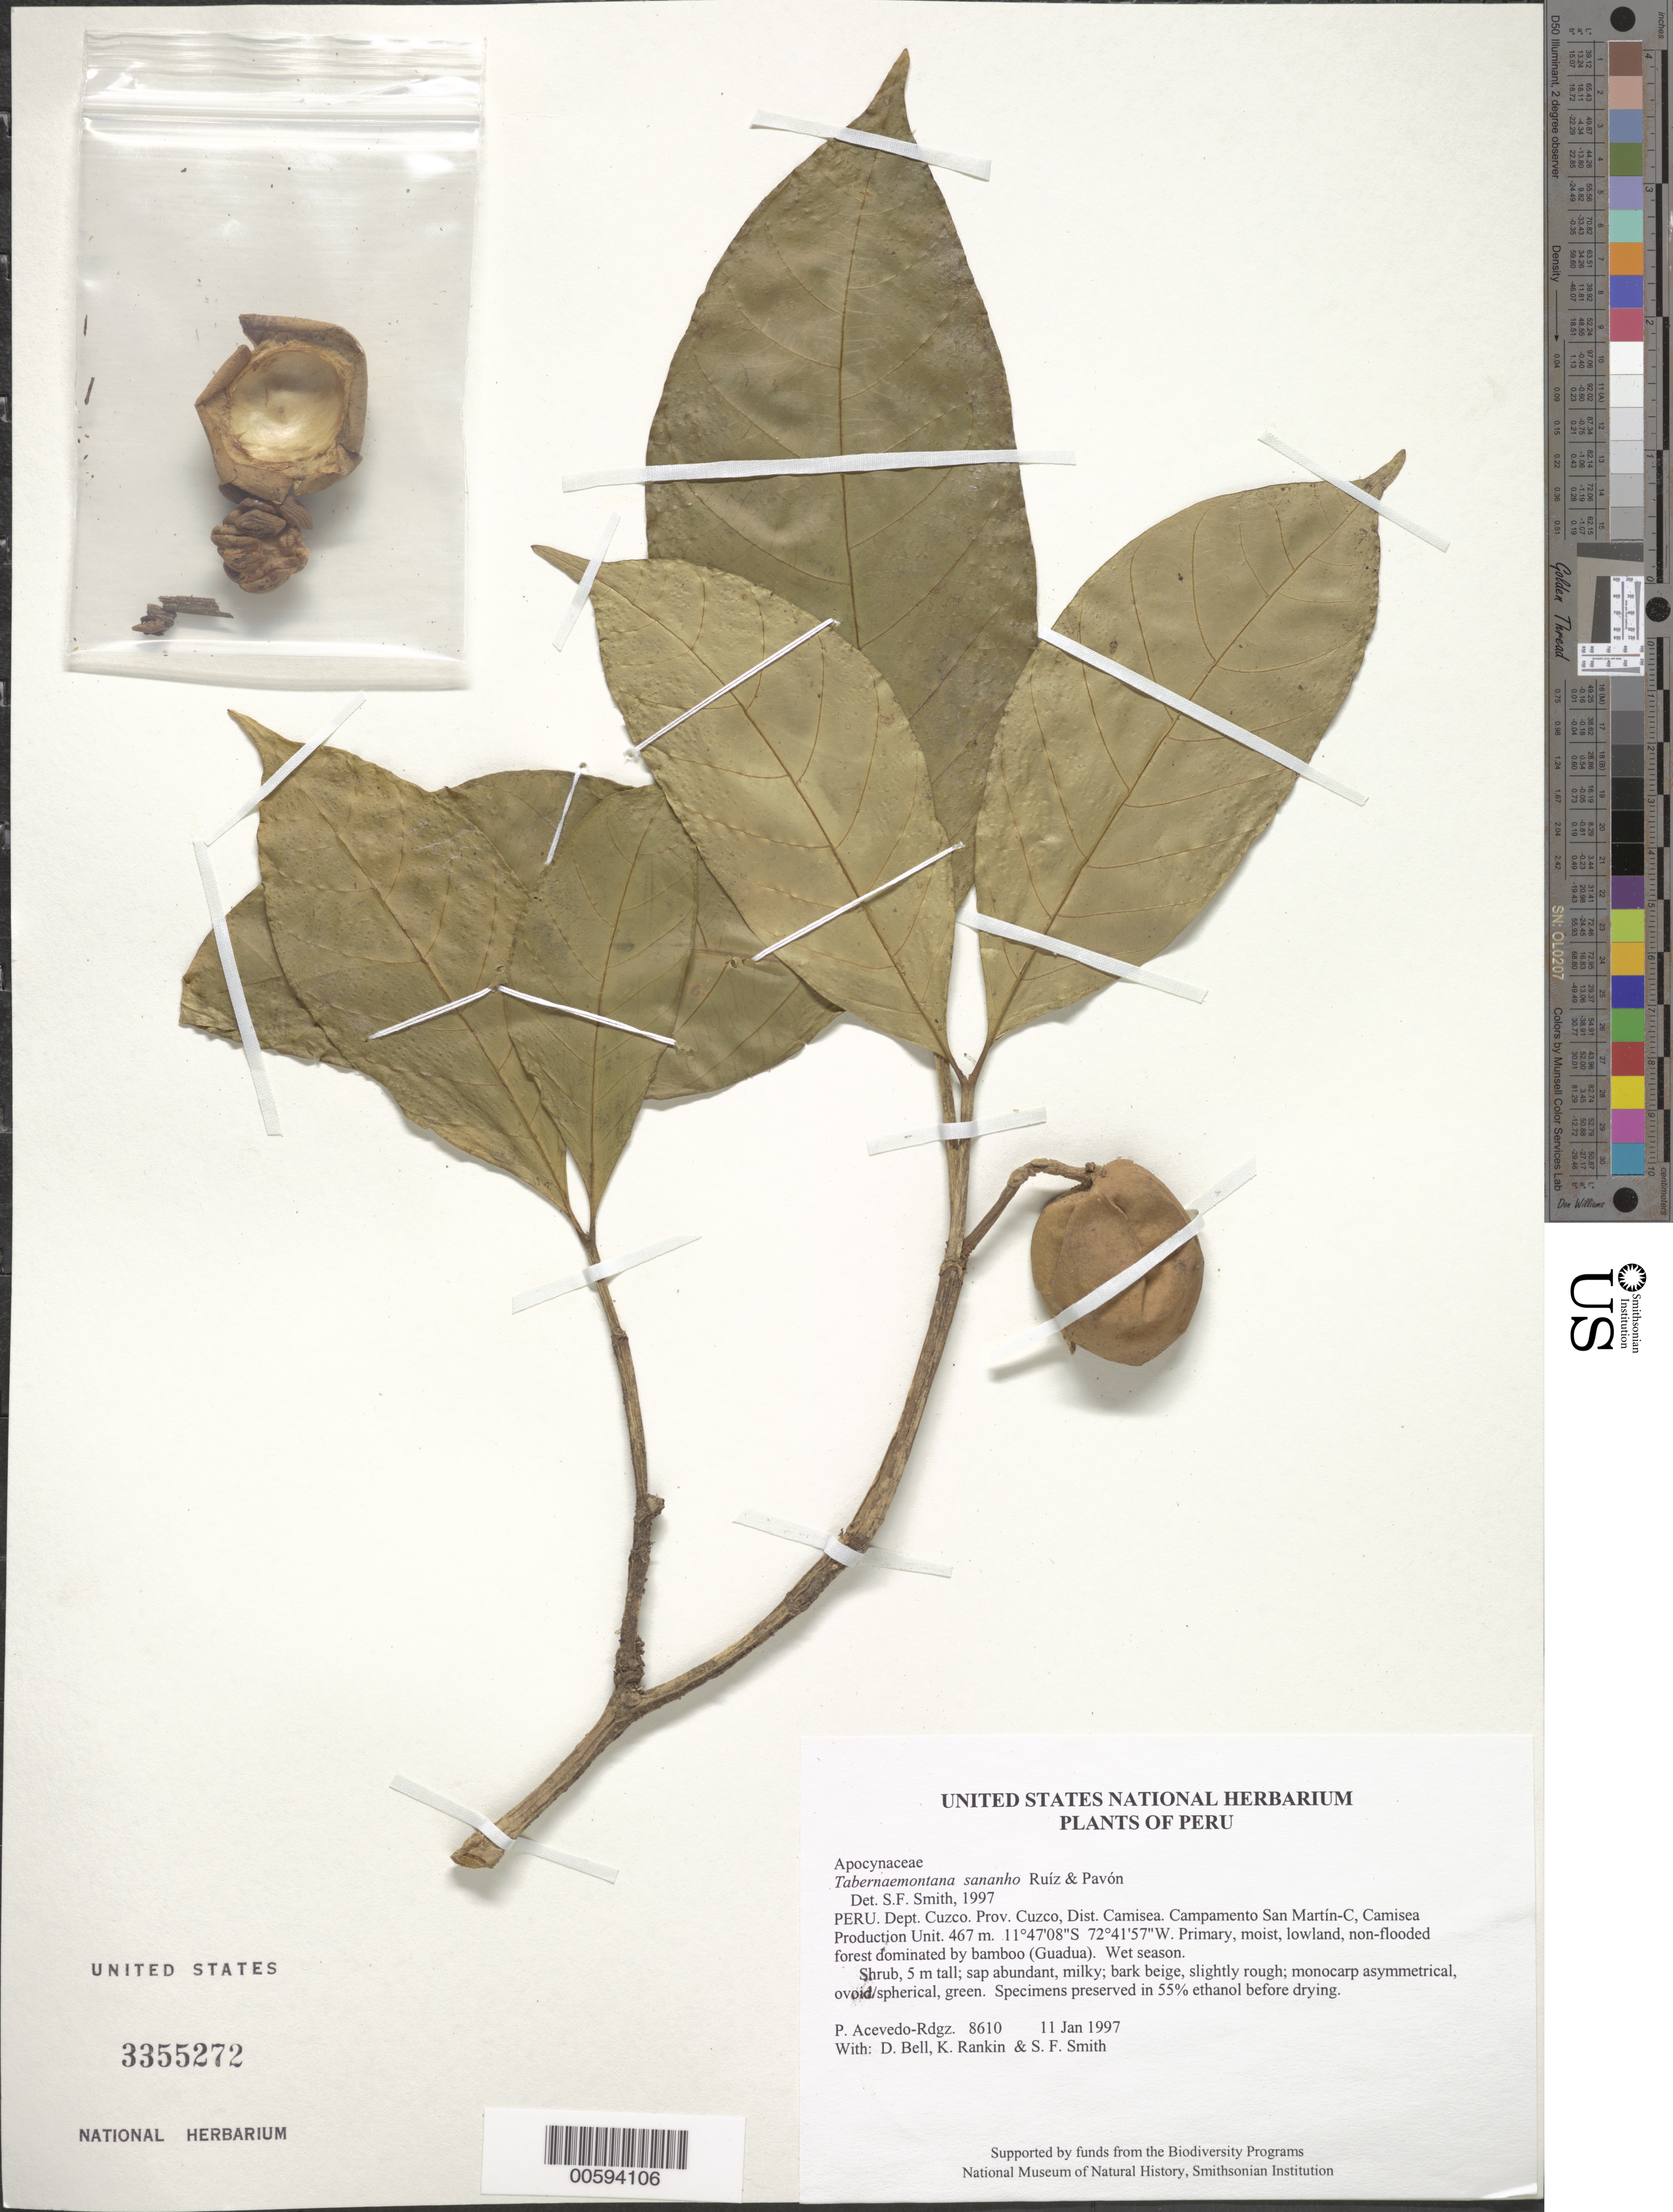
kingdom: Plantae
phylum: Tracheophyta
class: Magnoliopsida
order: Gentianales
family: Apocynaceae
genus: Tabernaemontana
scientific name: Tabernaemontana sananho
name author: Ruiz & Pav.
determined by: Smith, Stephen F., (US), NMNH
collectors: P. Acevedo-Rodr., D. A. Bell, K. B. Rankin & S.F. Smith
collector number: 8610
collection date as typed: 11 Jan 1997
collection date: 1997-01-11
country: Peru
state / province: Cusco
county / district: Cusco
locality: Districto Camisea, Campamento San Martín-C, Camisea Production Unit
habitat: Primary, moist, lowland, non-flooded forest dominated by bamboo (Guadua). Wet season.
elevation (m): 467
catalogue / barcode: US 3355272